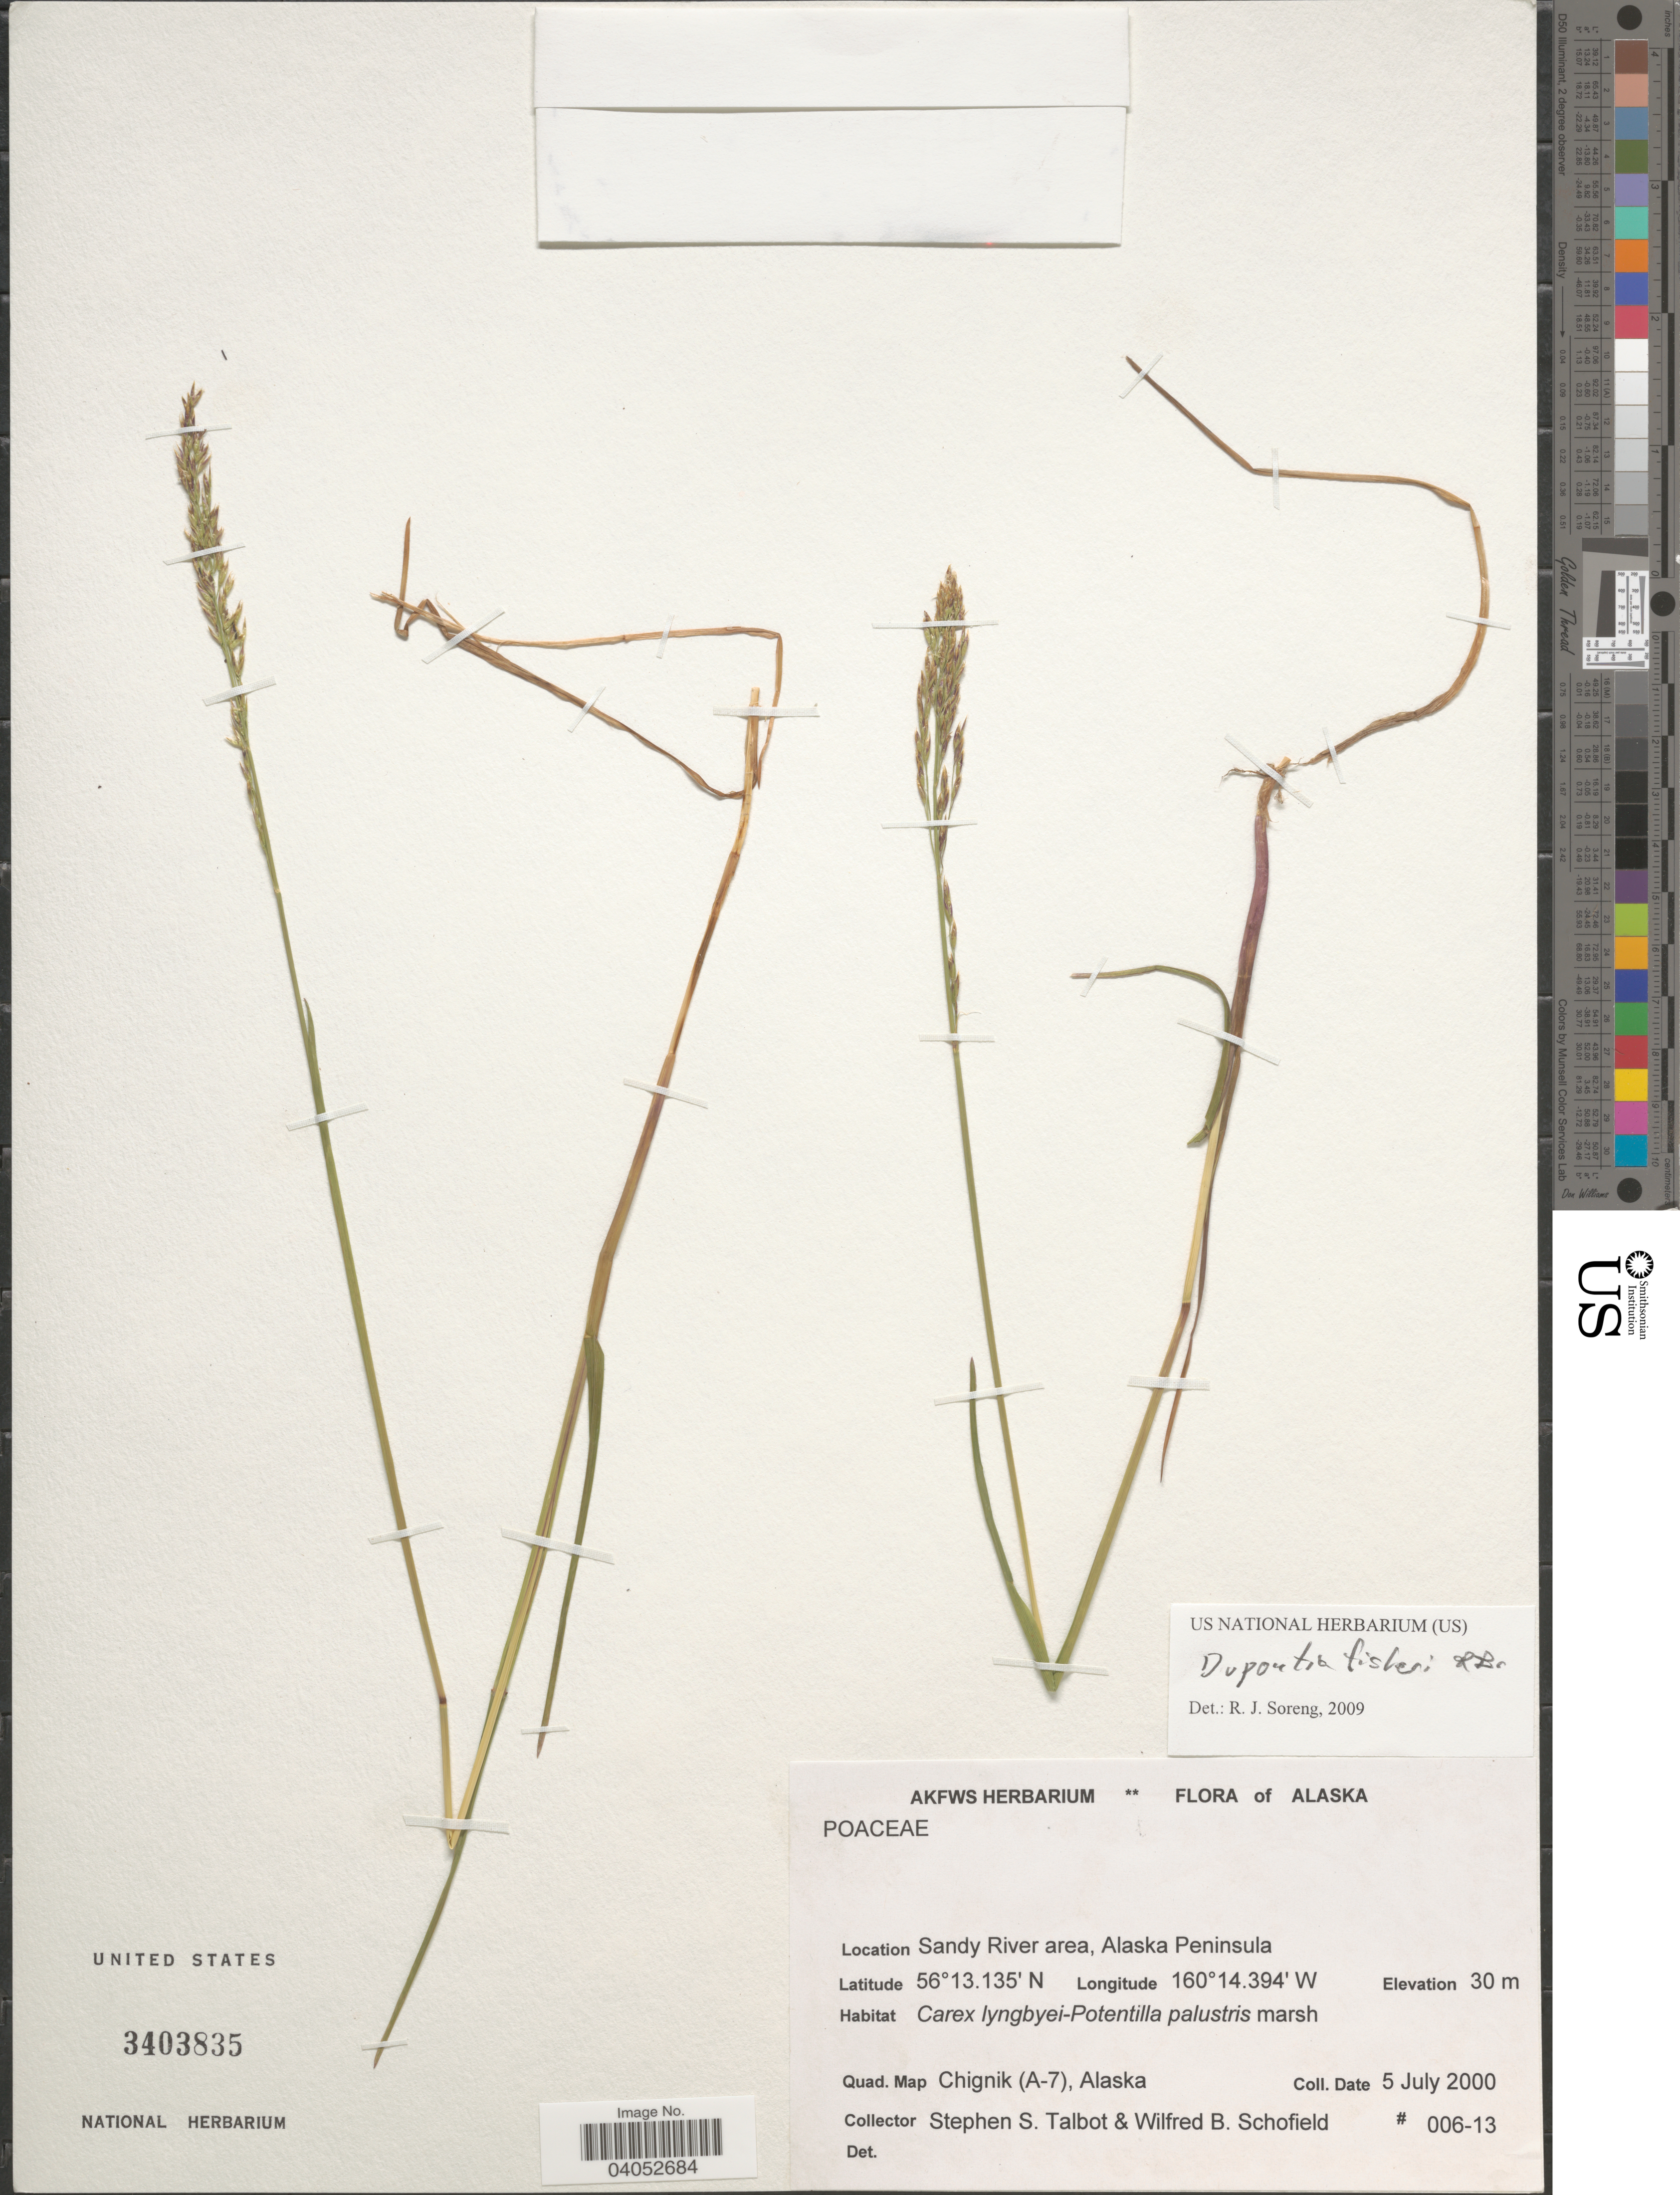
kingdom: Plantae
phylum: Tracheophyta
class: Liliopsida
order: Poales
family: Poaceae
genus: Dupontia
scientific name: Dupontia micrantha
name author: Holm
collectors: S. S. Talbot & W. Schofield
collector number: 006-13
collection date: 2000-07-05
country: United States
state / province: Alaska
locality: Sandy River area, Alaska Peninsula. Quad. Map Chignik (A-7).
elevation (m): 30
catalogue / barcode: US 3403835